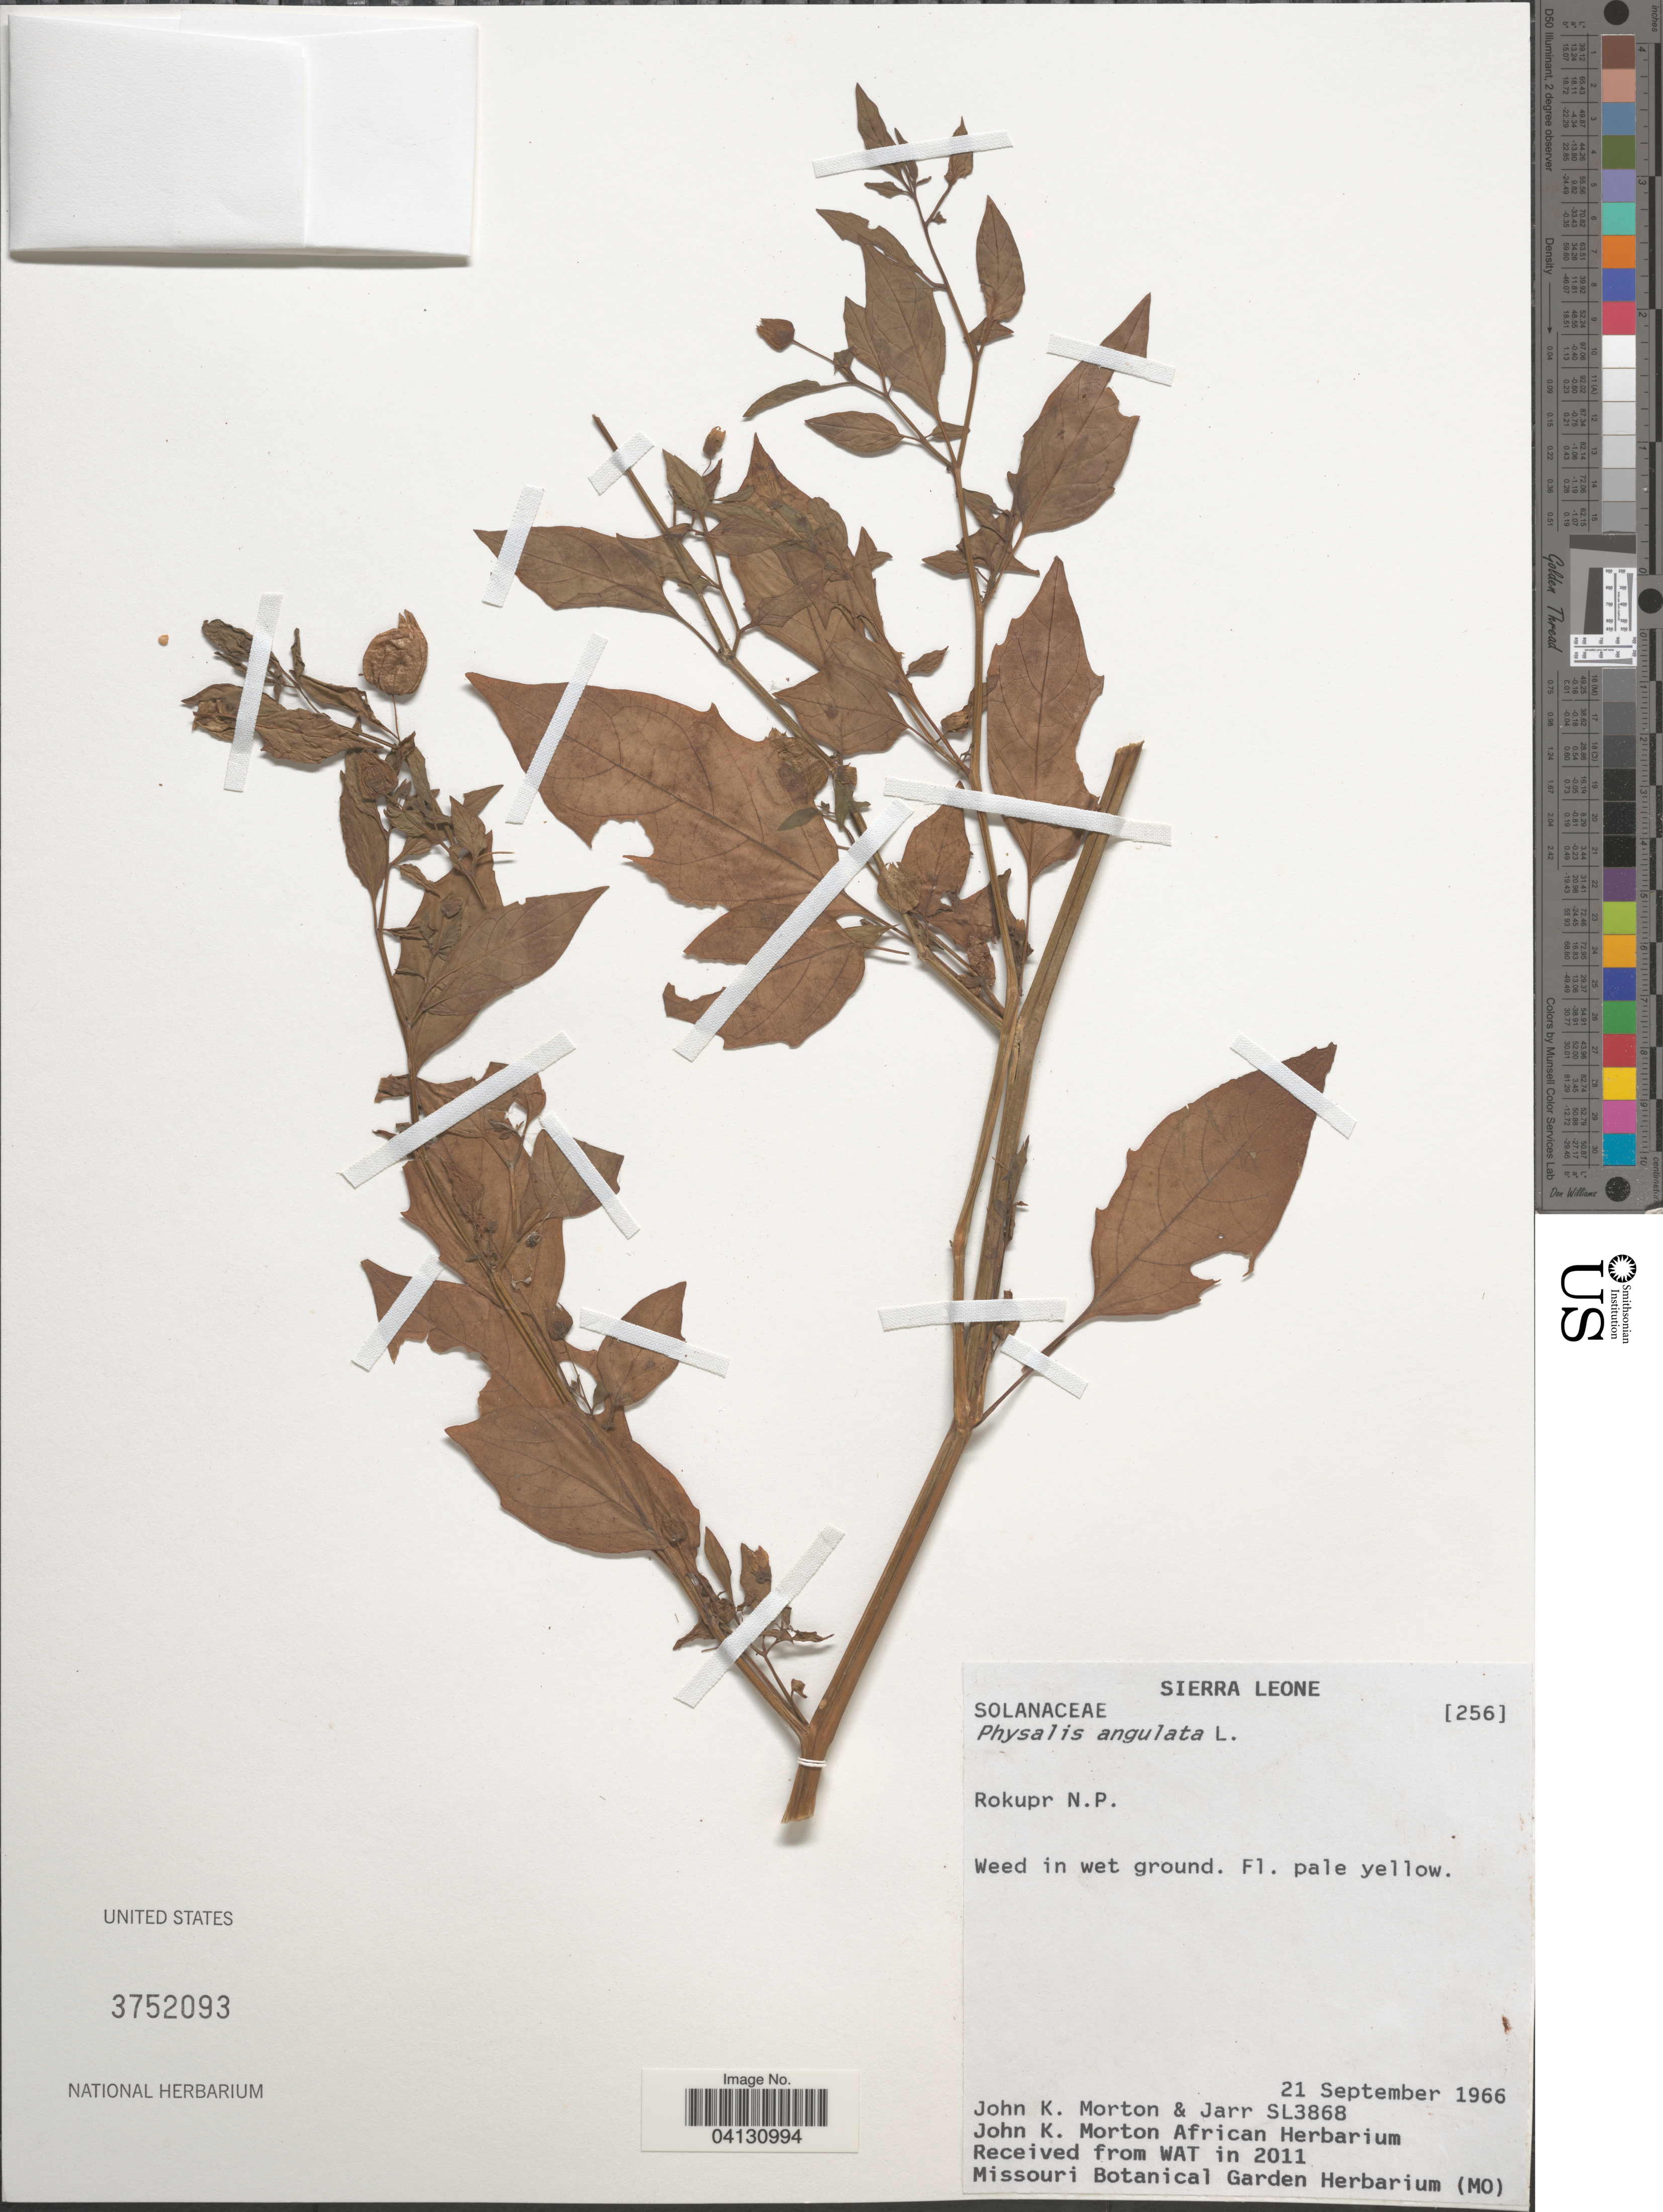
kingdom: Plantae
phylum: Tracheophyta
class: Magnoliopsida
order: Solanales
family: Solanaceae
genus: Physalis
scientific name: Physalis angulata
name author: L.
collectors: J. K. Morton & Jarr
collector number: SL3868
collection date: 1966-09-21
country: Sierra Leone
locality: Rokupr N.P.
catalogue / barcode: US 3752093